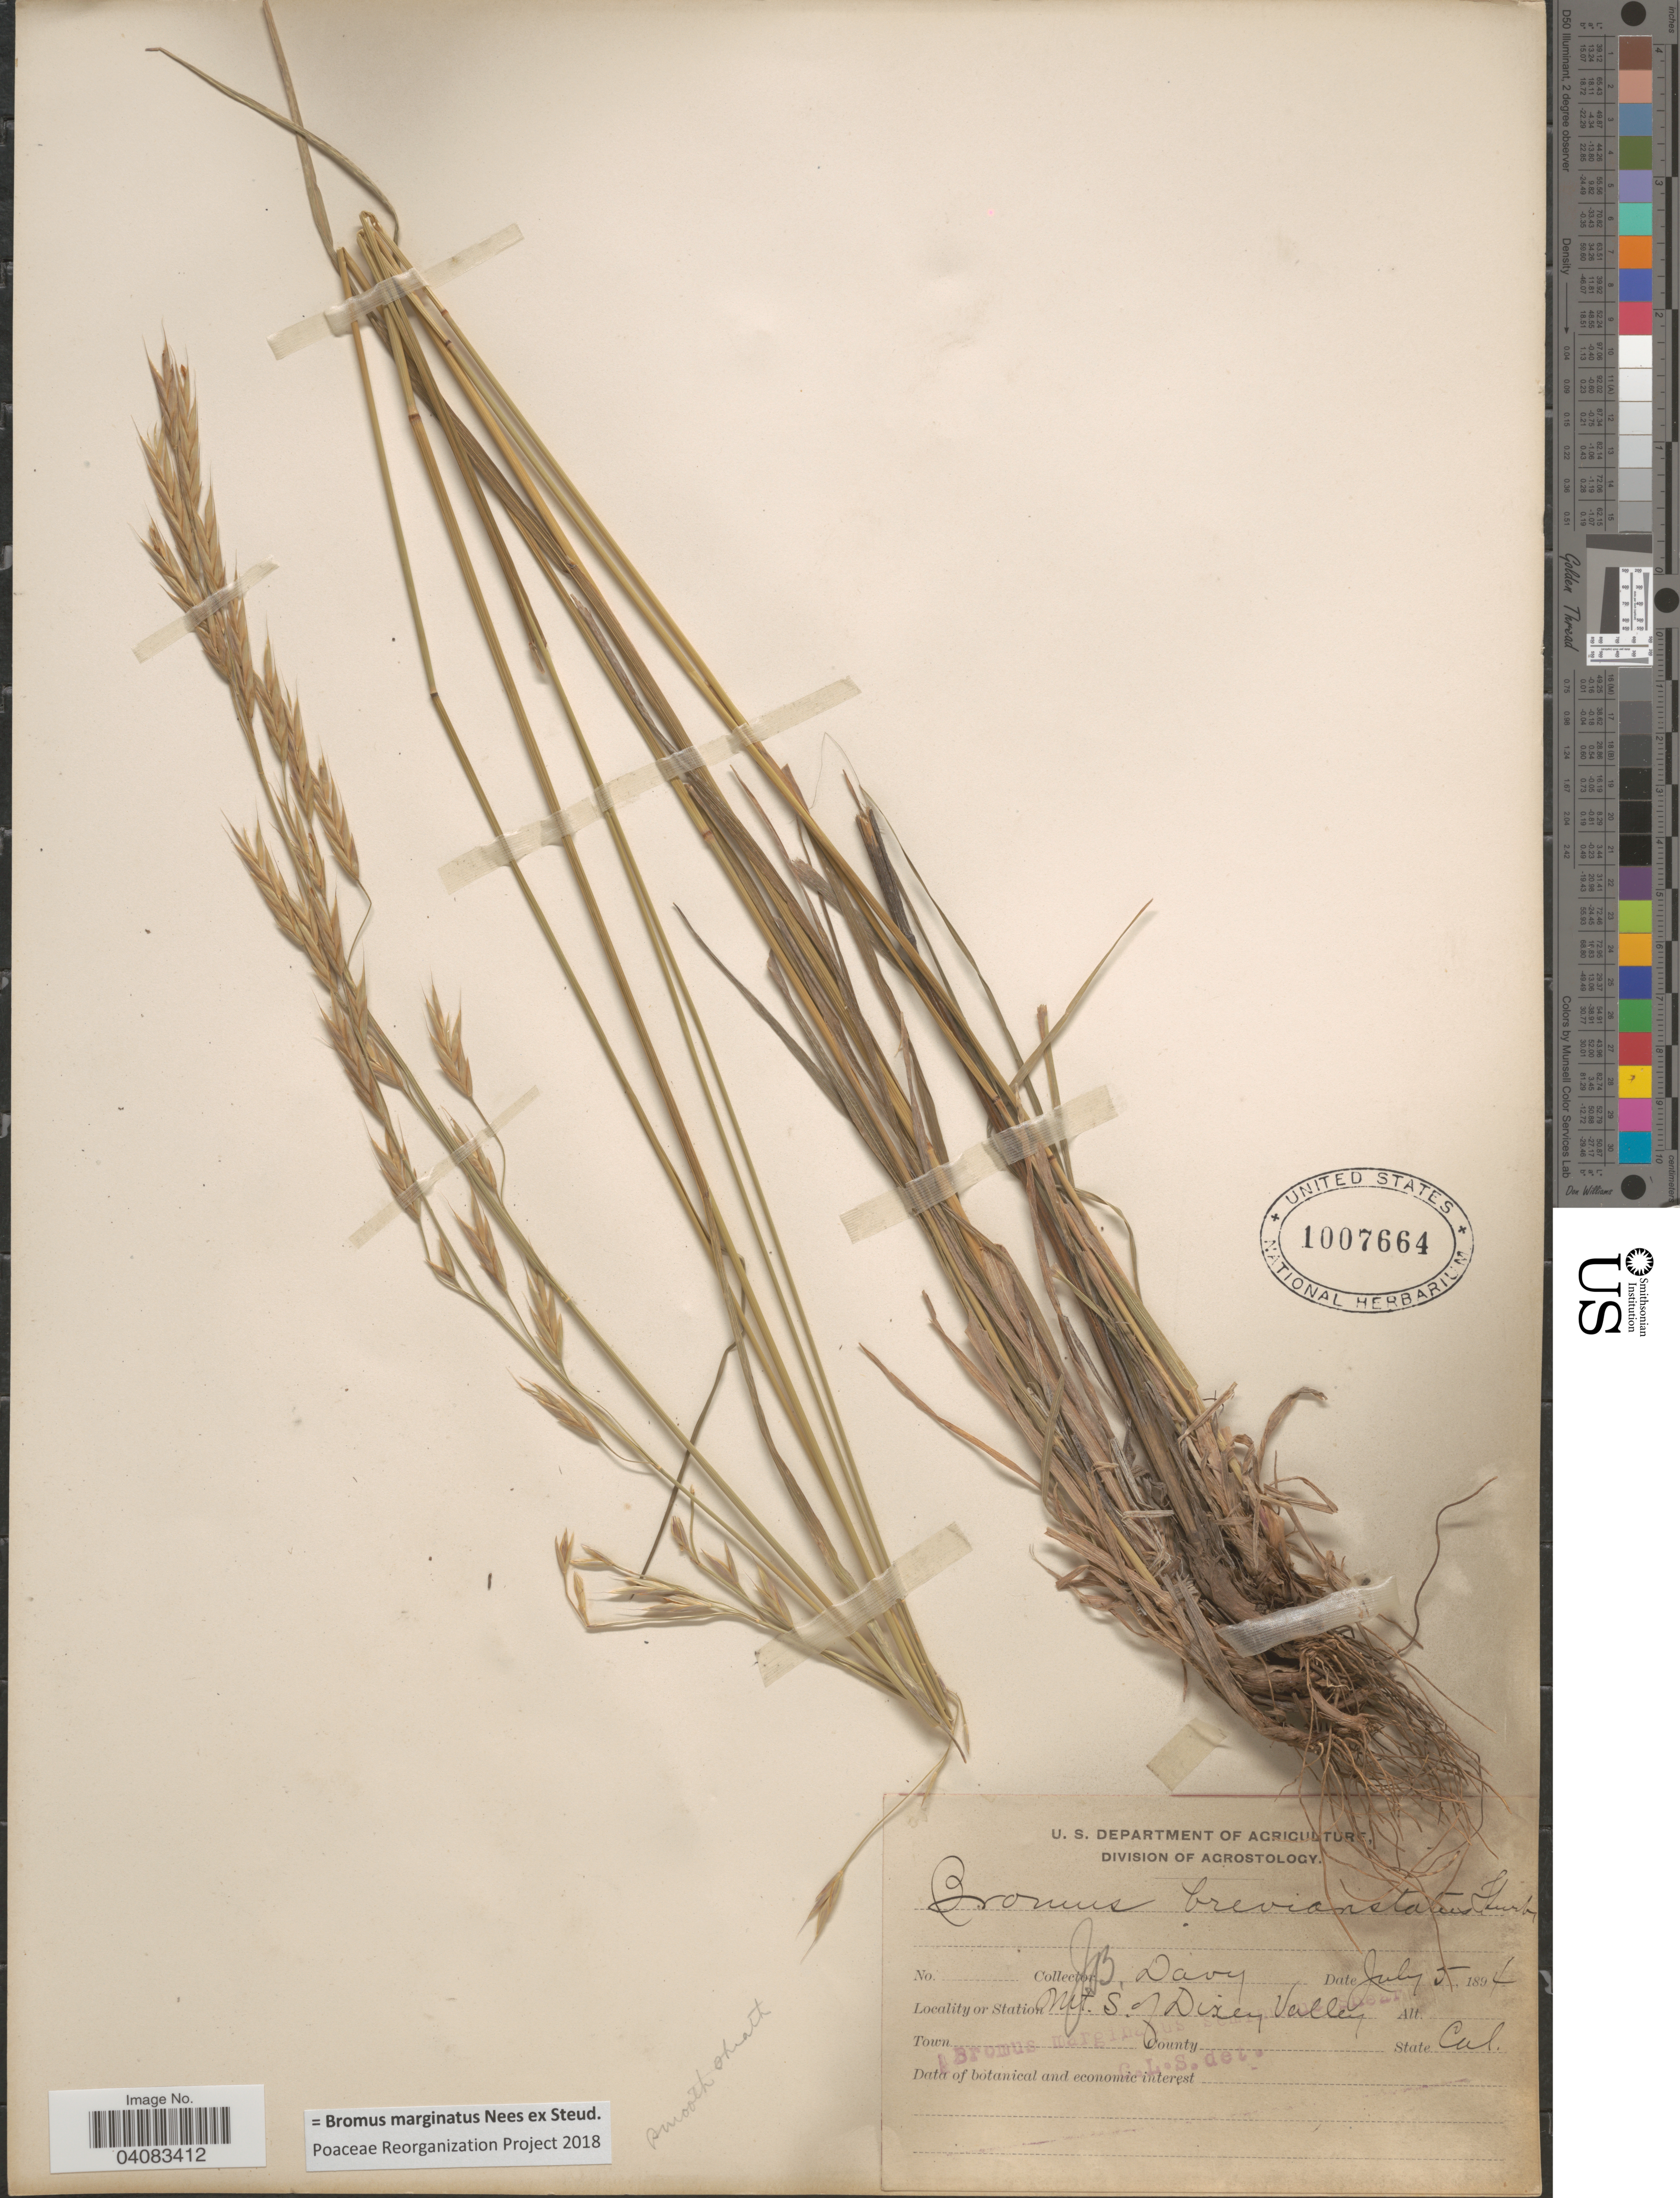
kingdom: Plantae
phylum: Tracheophyta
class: Liliopsida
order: Poales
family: Poaceae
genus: Bromus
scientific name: Bromus marginatus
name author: Nees ex Steud.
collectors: J. Burtt Davy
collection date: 1894-07-05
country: United States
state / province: California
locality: Mt. S. of Dixey Valley.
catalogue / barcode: US 1007664